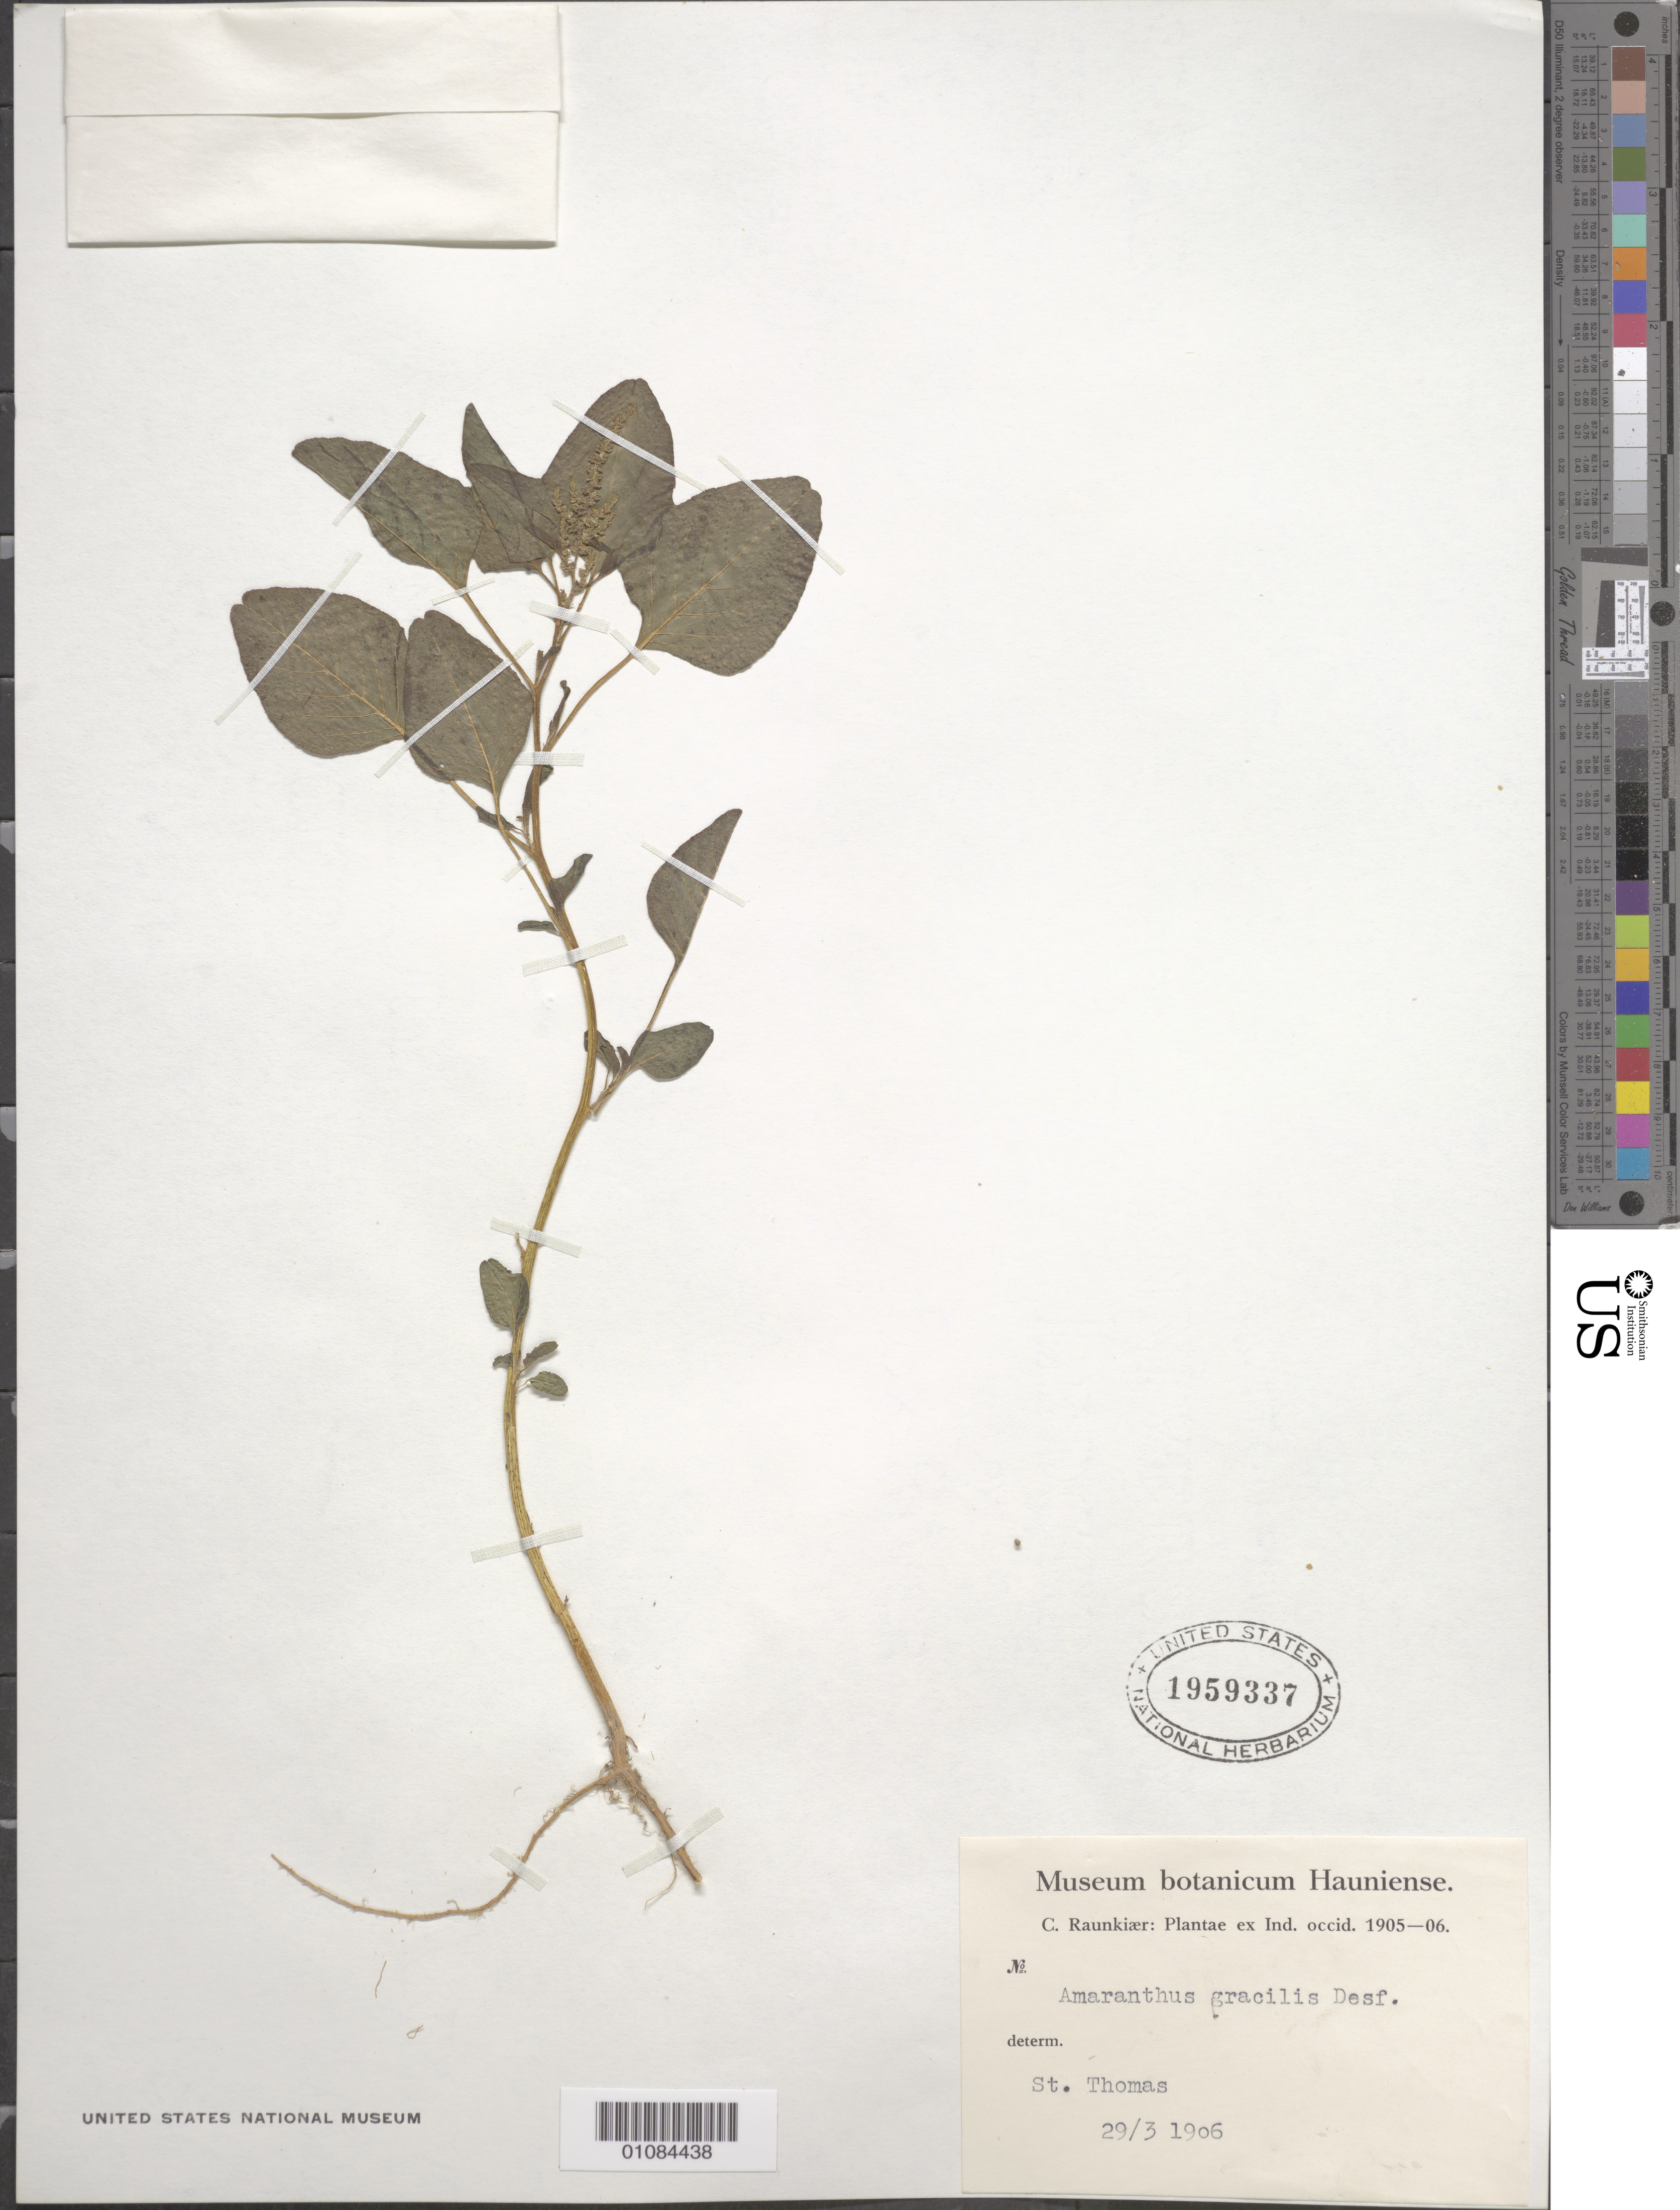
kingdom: Plantae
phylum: Tracheophyta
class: Magnoliopsida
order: Caryophyllales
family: Amaranthaceae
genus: Amaranthus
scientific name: Amaranthus gracilis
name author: Desf. ex Poir.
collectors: C. Raunkiær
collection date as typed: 29 Mar 1906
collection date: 1906-03-29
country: U.S. Virgin Islands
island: St. Thomas I.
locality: St. Thomas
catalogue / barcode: US 1959337